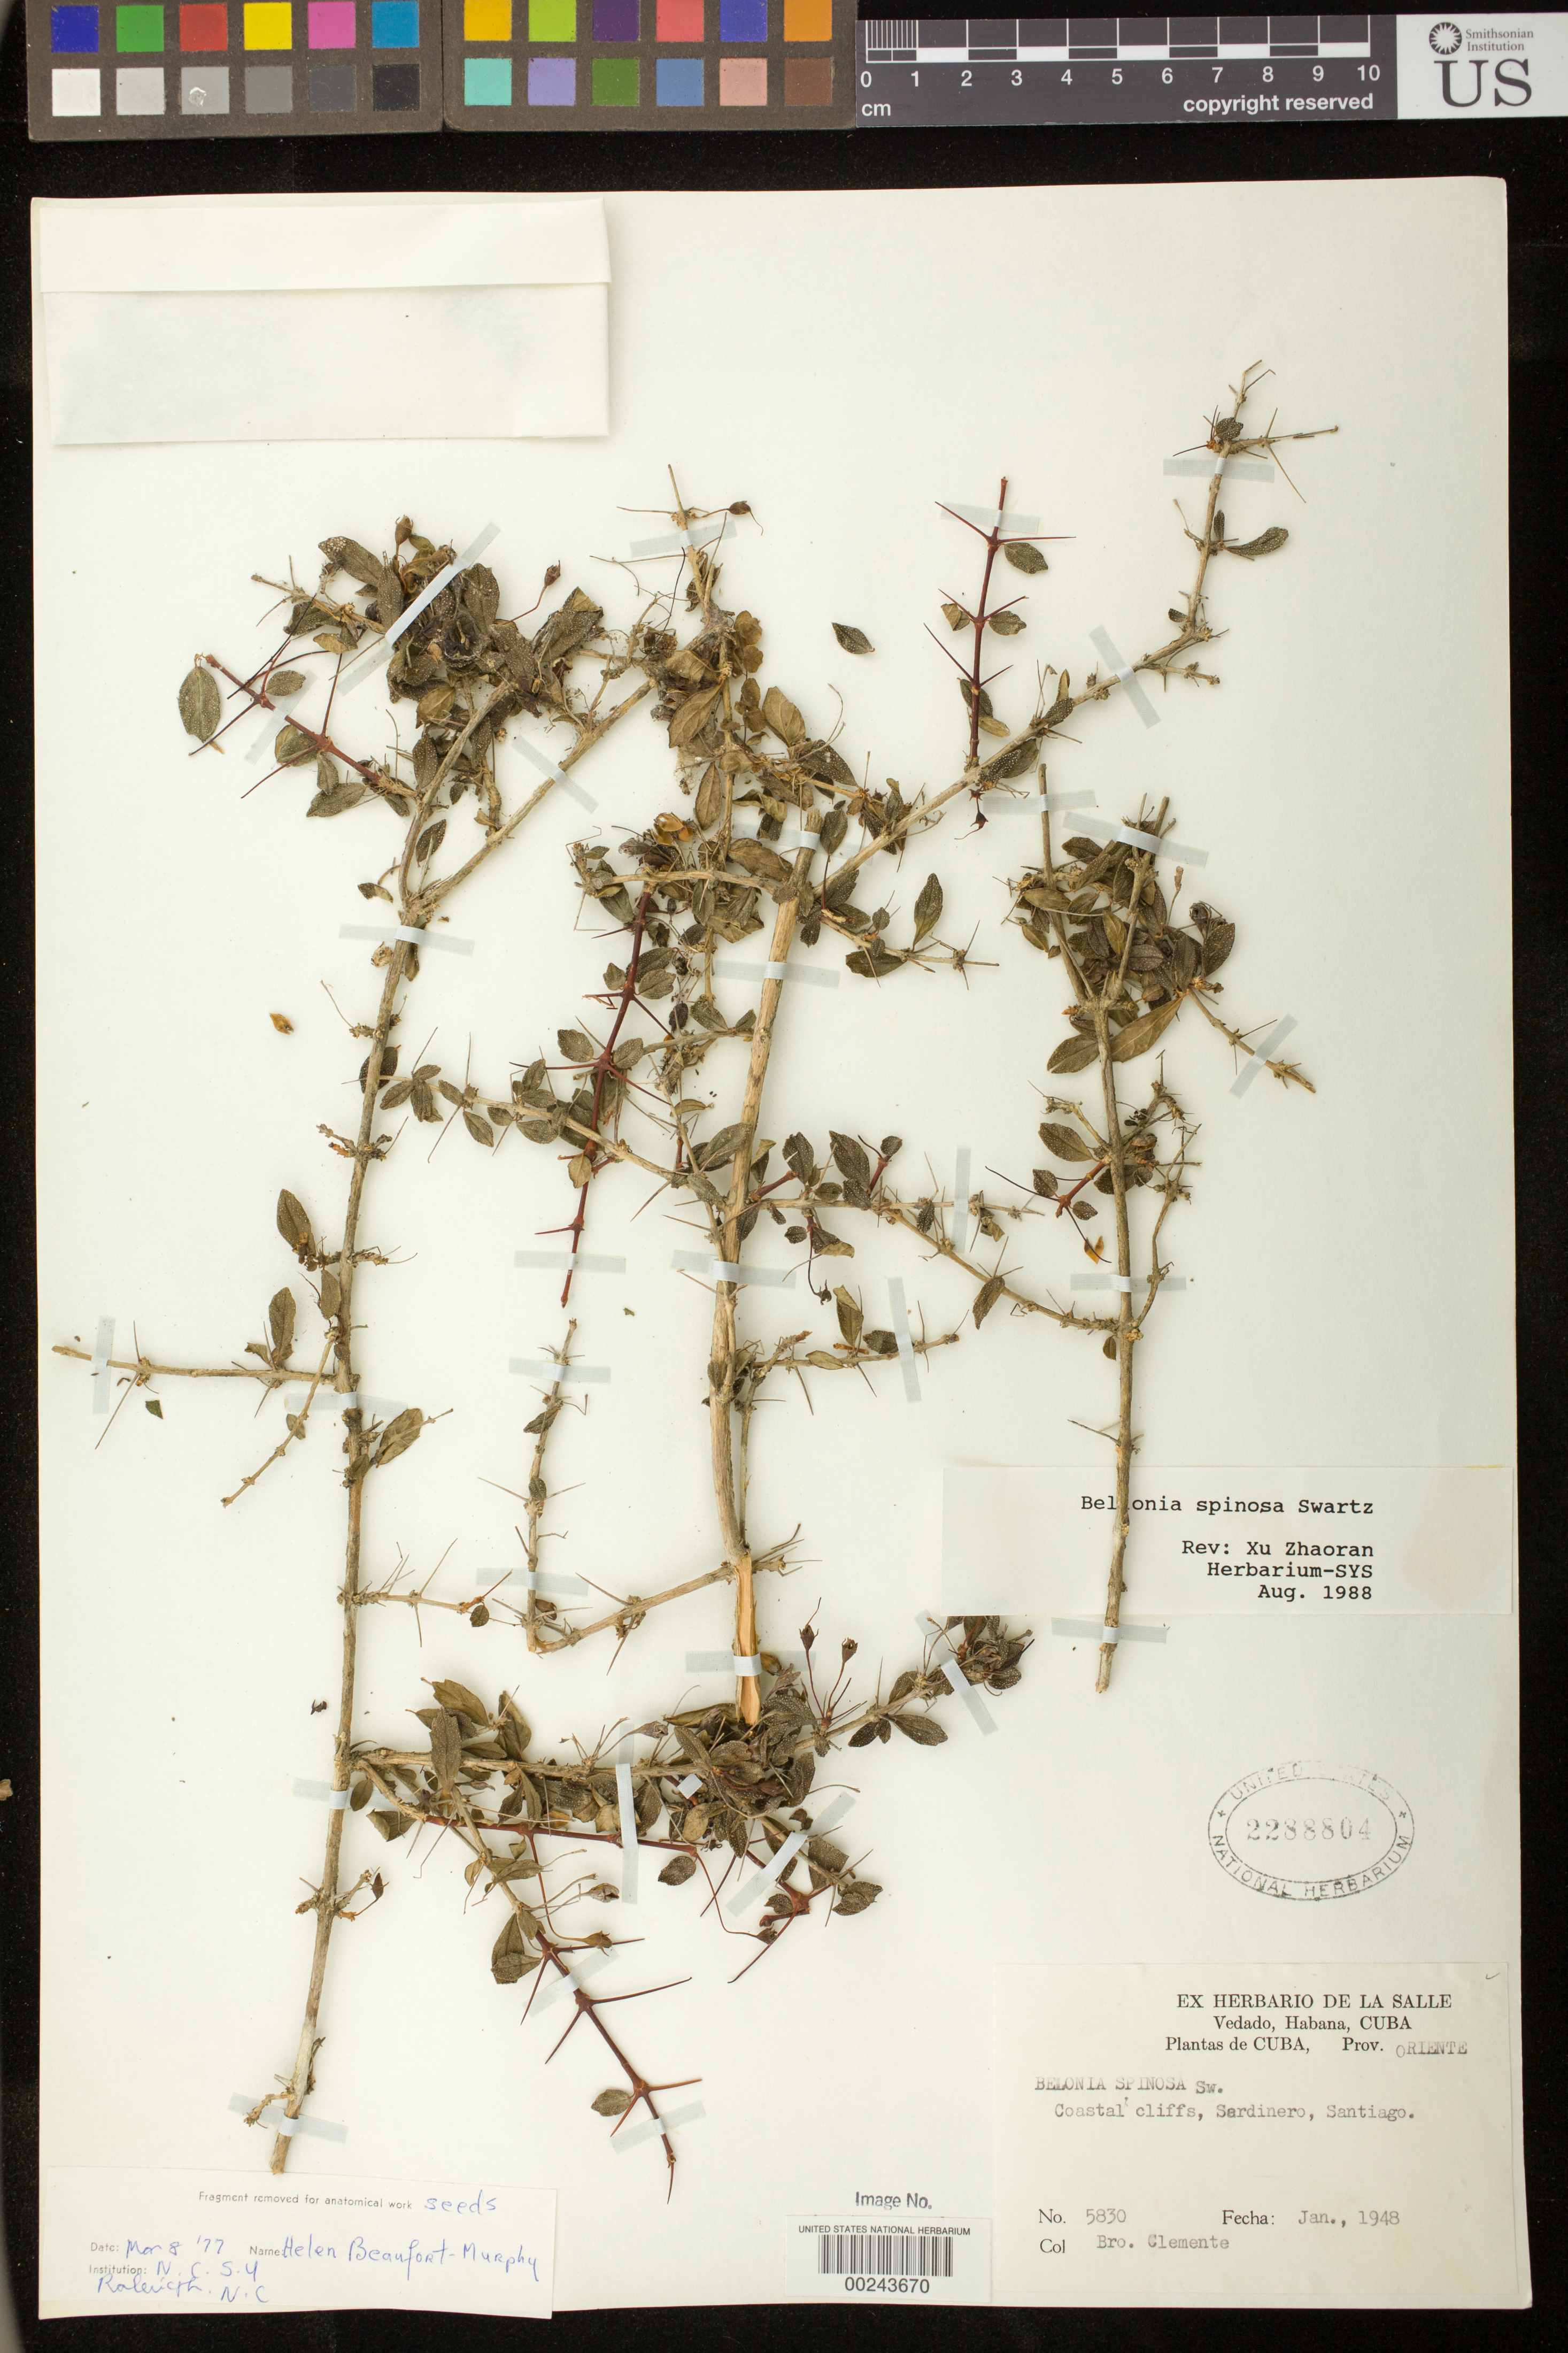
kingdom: Plantae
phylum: Tracheophyta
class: Magnoliopsida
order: Lamiales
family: Gesneriaceae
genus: Bellonia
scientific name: Bellonia spinosa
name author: Sw.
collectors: Bro. Clemente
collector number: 5830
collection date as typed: Jan 1948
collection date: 1948-01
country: Cuba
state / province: Oriente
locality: Sardinero, Santiago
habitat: Coastal cliffs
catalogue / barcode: US 2288804